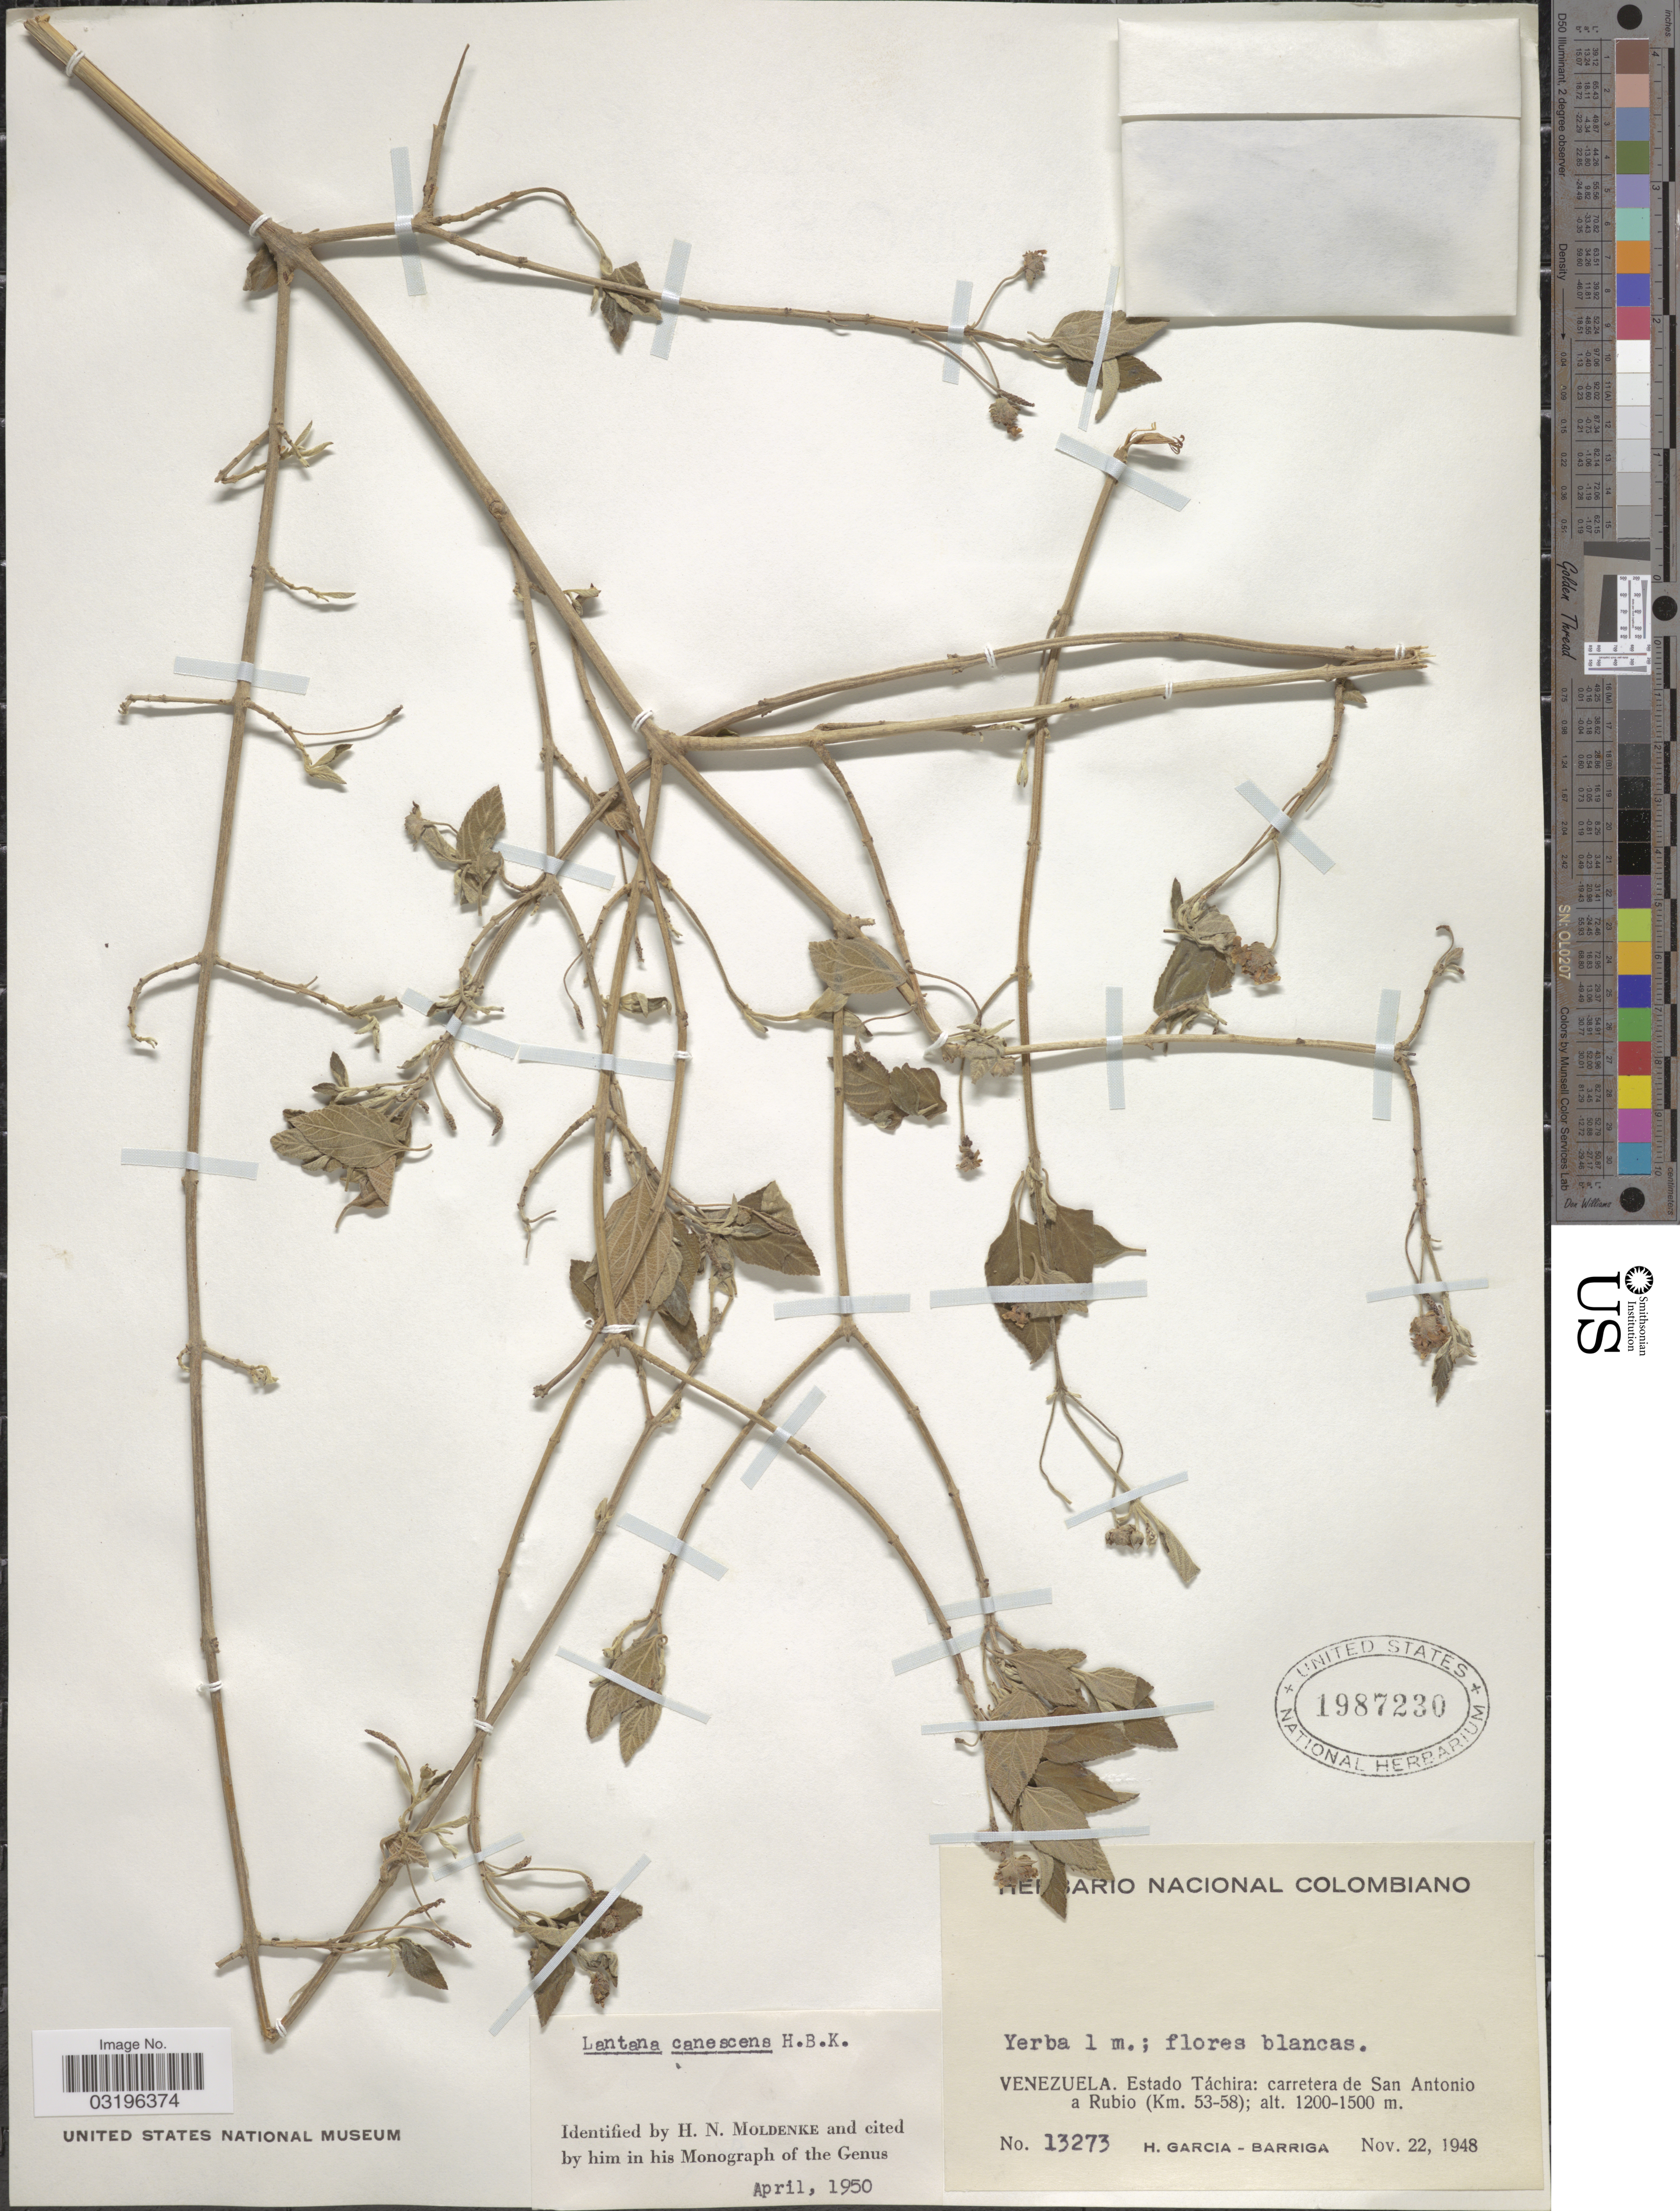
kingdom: Plantae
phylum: Tracheophyta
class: Magnoliopsida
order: Lamiales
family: Verbenaceae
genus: Lantana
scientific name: Lantana canescens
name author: Kunth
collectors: H. García Barriga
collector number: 13273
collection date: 1948-11-22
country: Venezuela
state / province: Tachira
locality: Carretera de San Antonio a Rubio (Km. 53-58).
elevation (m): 1200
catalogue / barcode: US 1987230